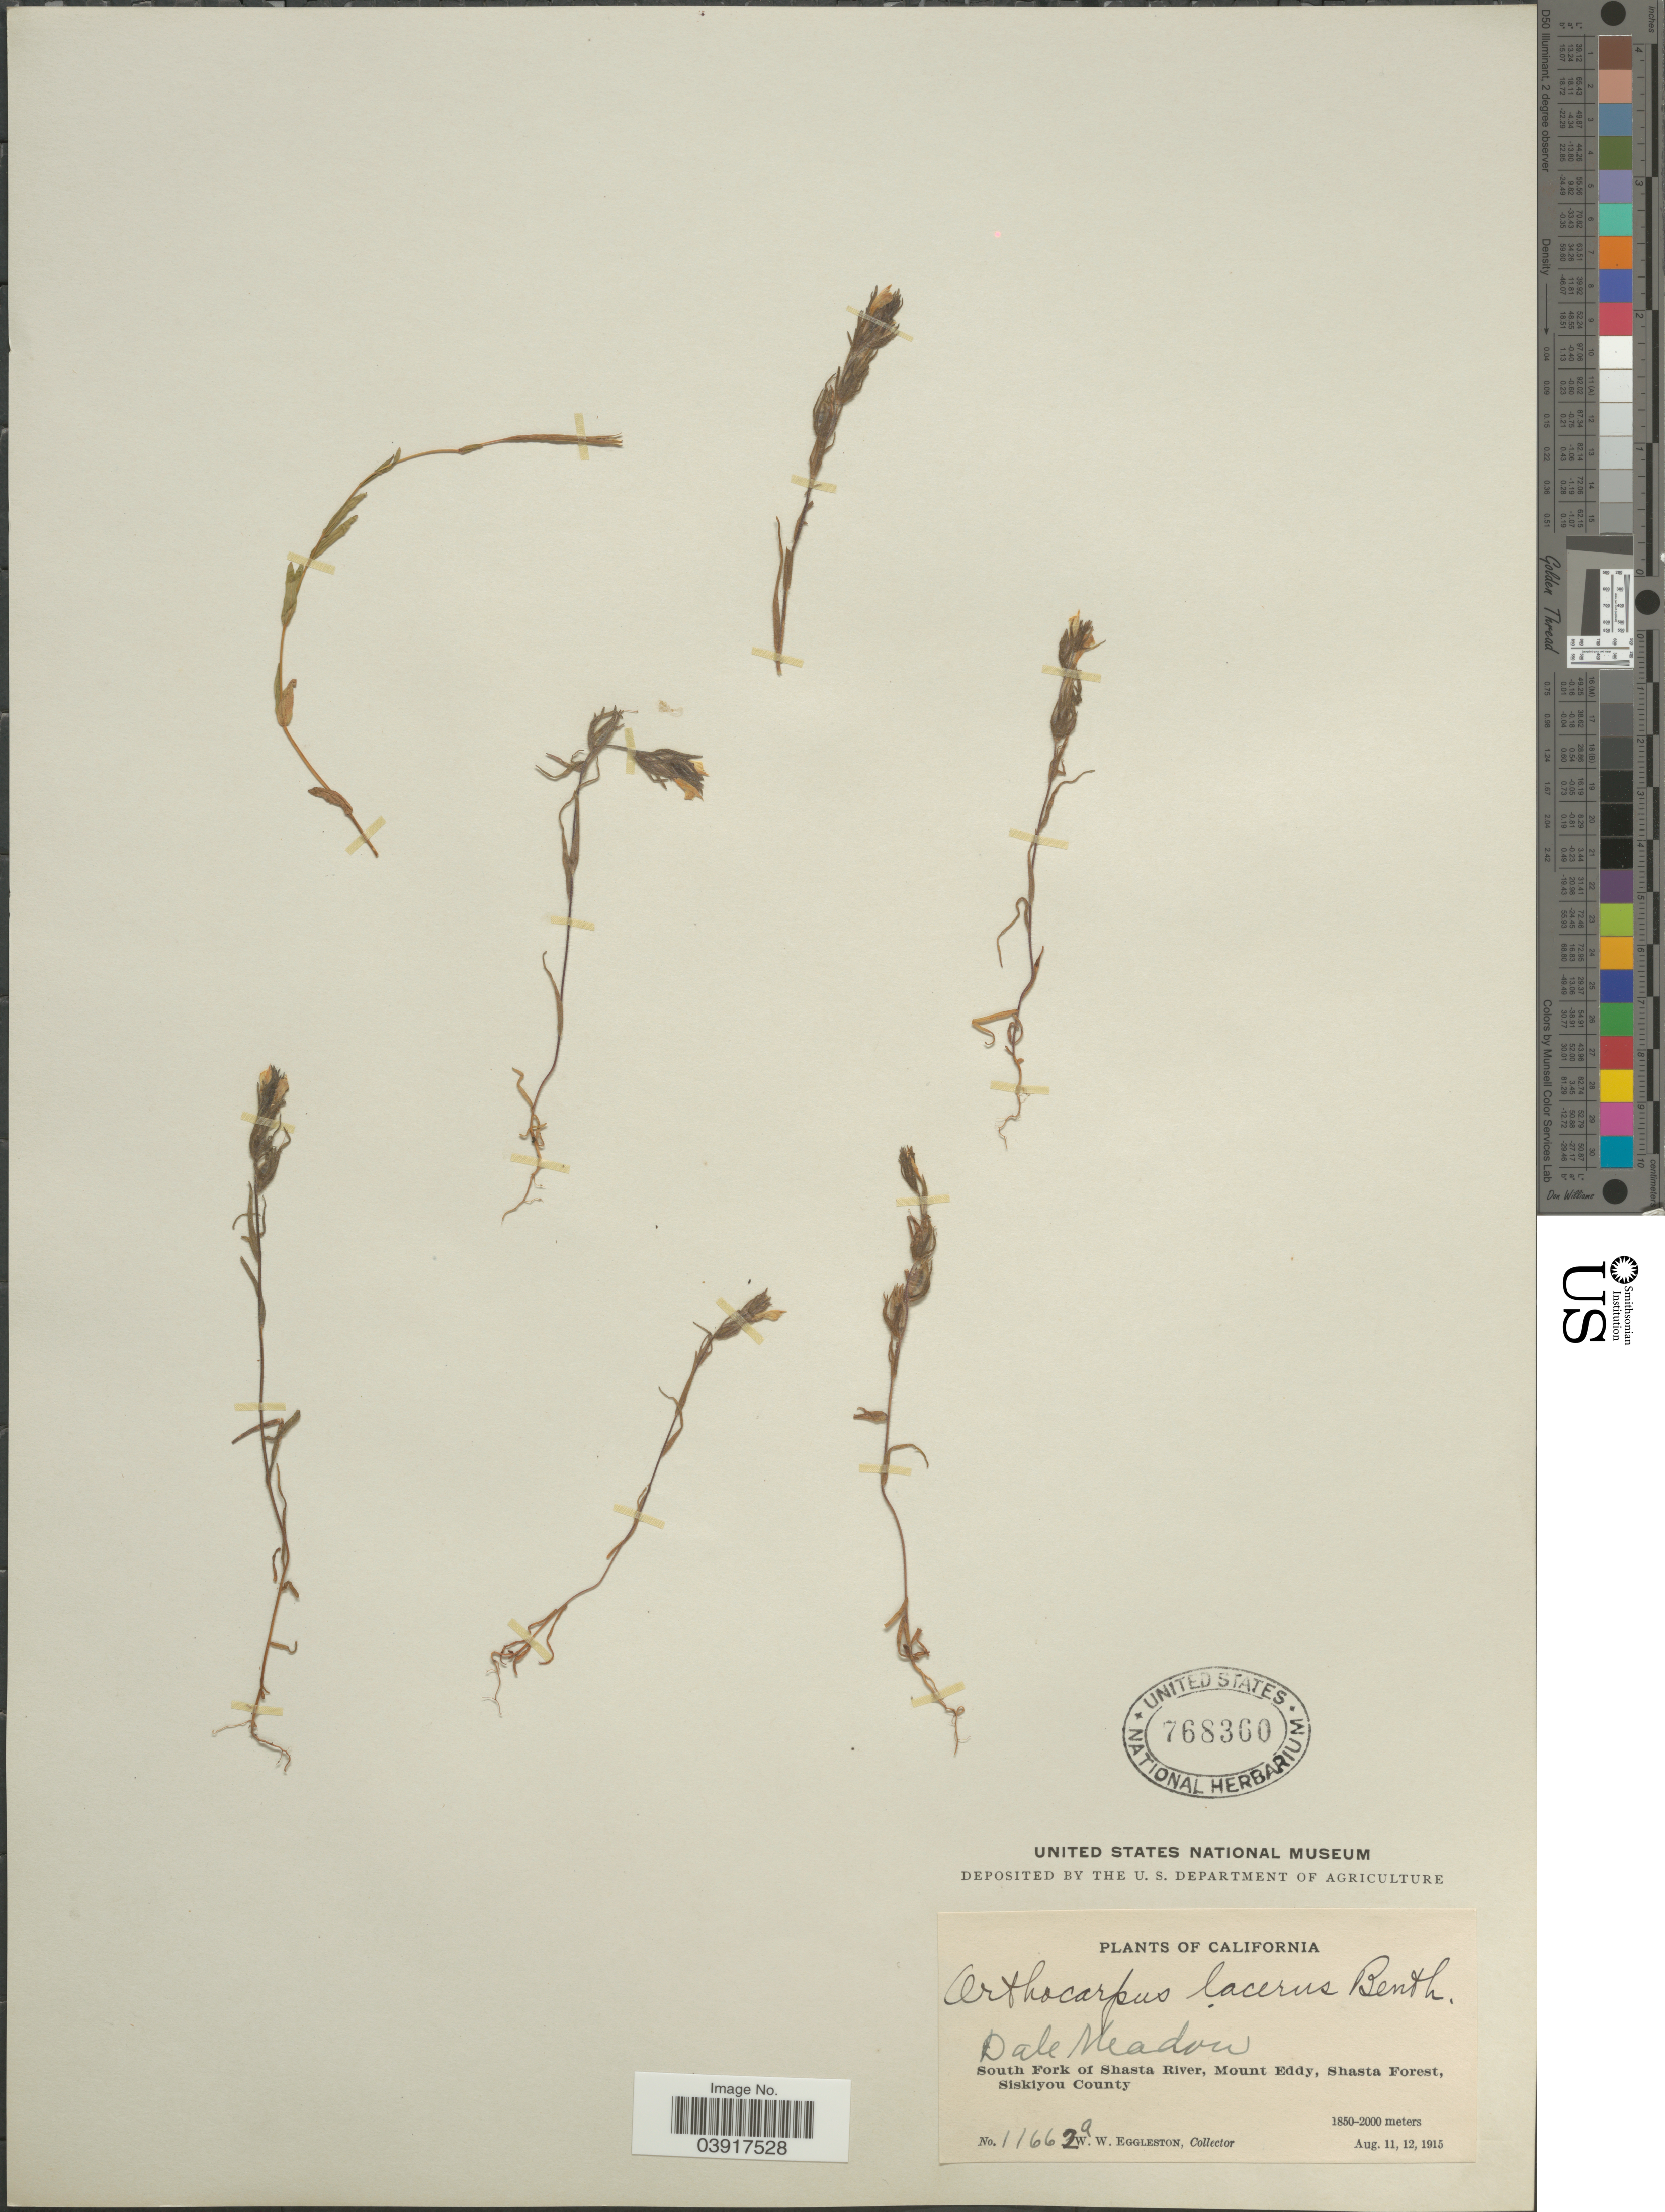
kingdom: Plantae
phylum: Tracheophyta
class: Magnoliopsida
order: Lamiales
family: Orobanchaceae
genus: Orthocarpus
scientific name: Orthocarpus lacerus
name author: Benth.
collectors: W. W. Eggleston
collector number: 11662a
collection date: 1915-08-11/1915-08-12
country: United States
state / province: California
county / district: Siskiyou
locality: Dale Meadow. South Fork of Shasta River, Mount Eddy, Shasta Forest, Siskiyou County.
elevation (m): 1850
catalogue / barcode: US 768360